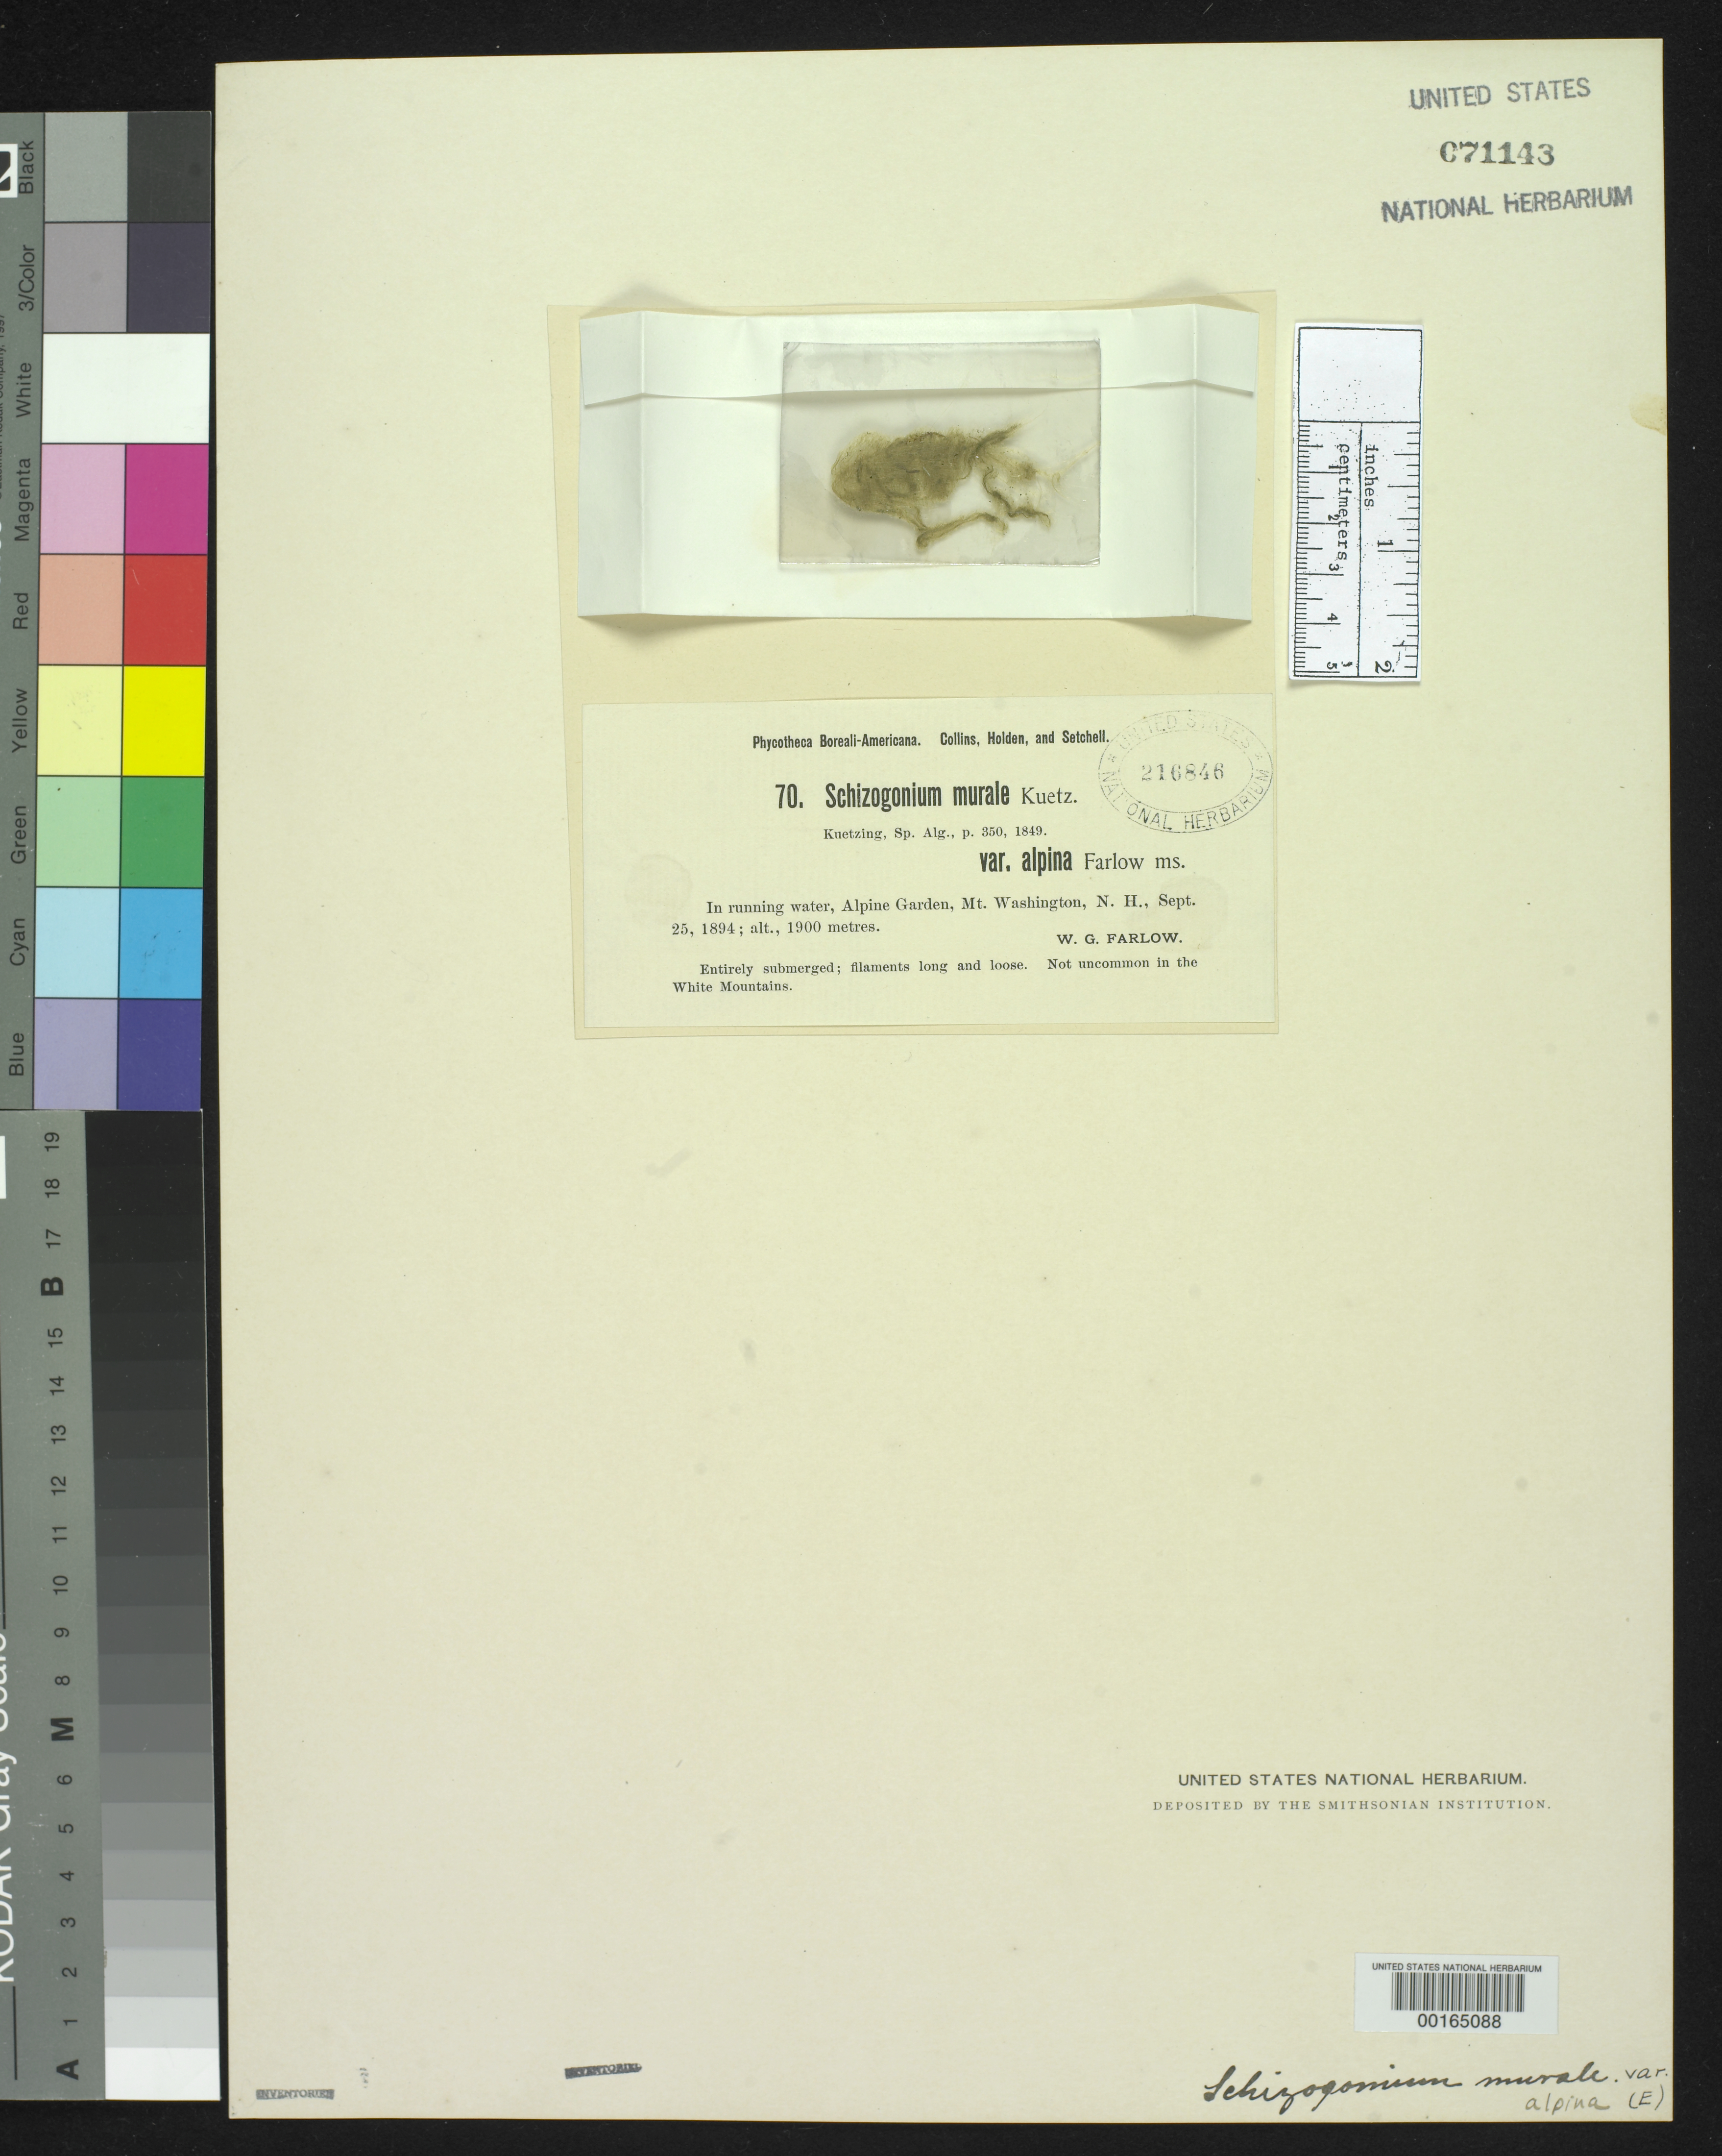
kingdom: Plantae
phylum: Chlorophyta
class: Trebouxiophyceae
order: Prasiolales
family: Prasiolaceae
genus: Schizogonium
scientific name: Schizogonium murale var. alpina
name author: Farl. in Collins et al.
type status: Isotype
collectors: W. G. Farlow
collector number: PB-A 70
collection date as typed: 25 Sep 1894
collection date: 1894-09-25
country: United States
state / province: New Hampshire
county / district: Coos County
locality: Mount Washington, Alpine Garden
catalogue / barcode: US 71143